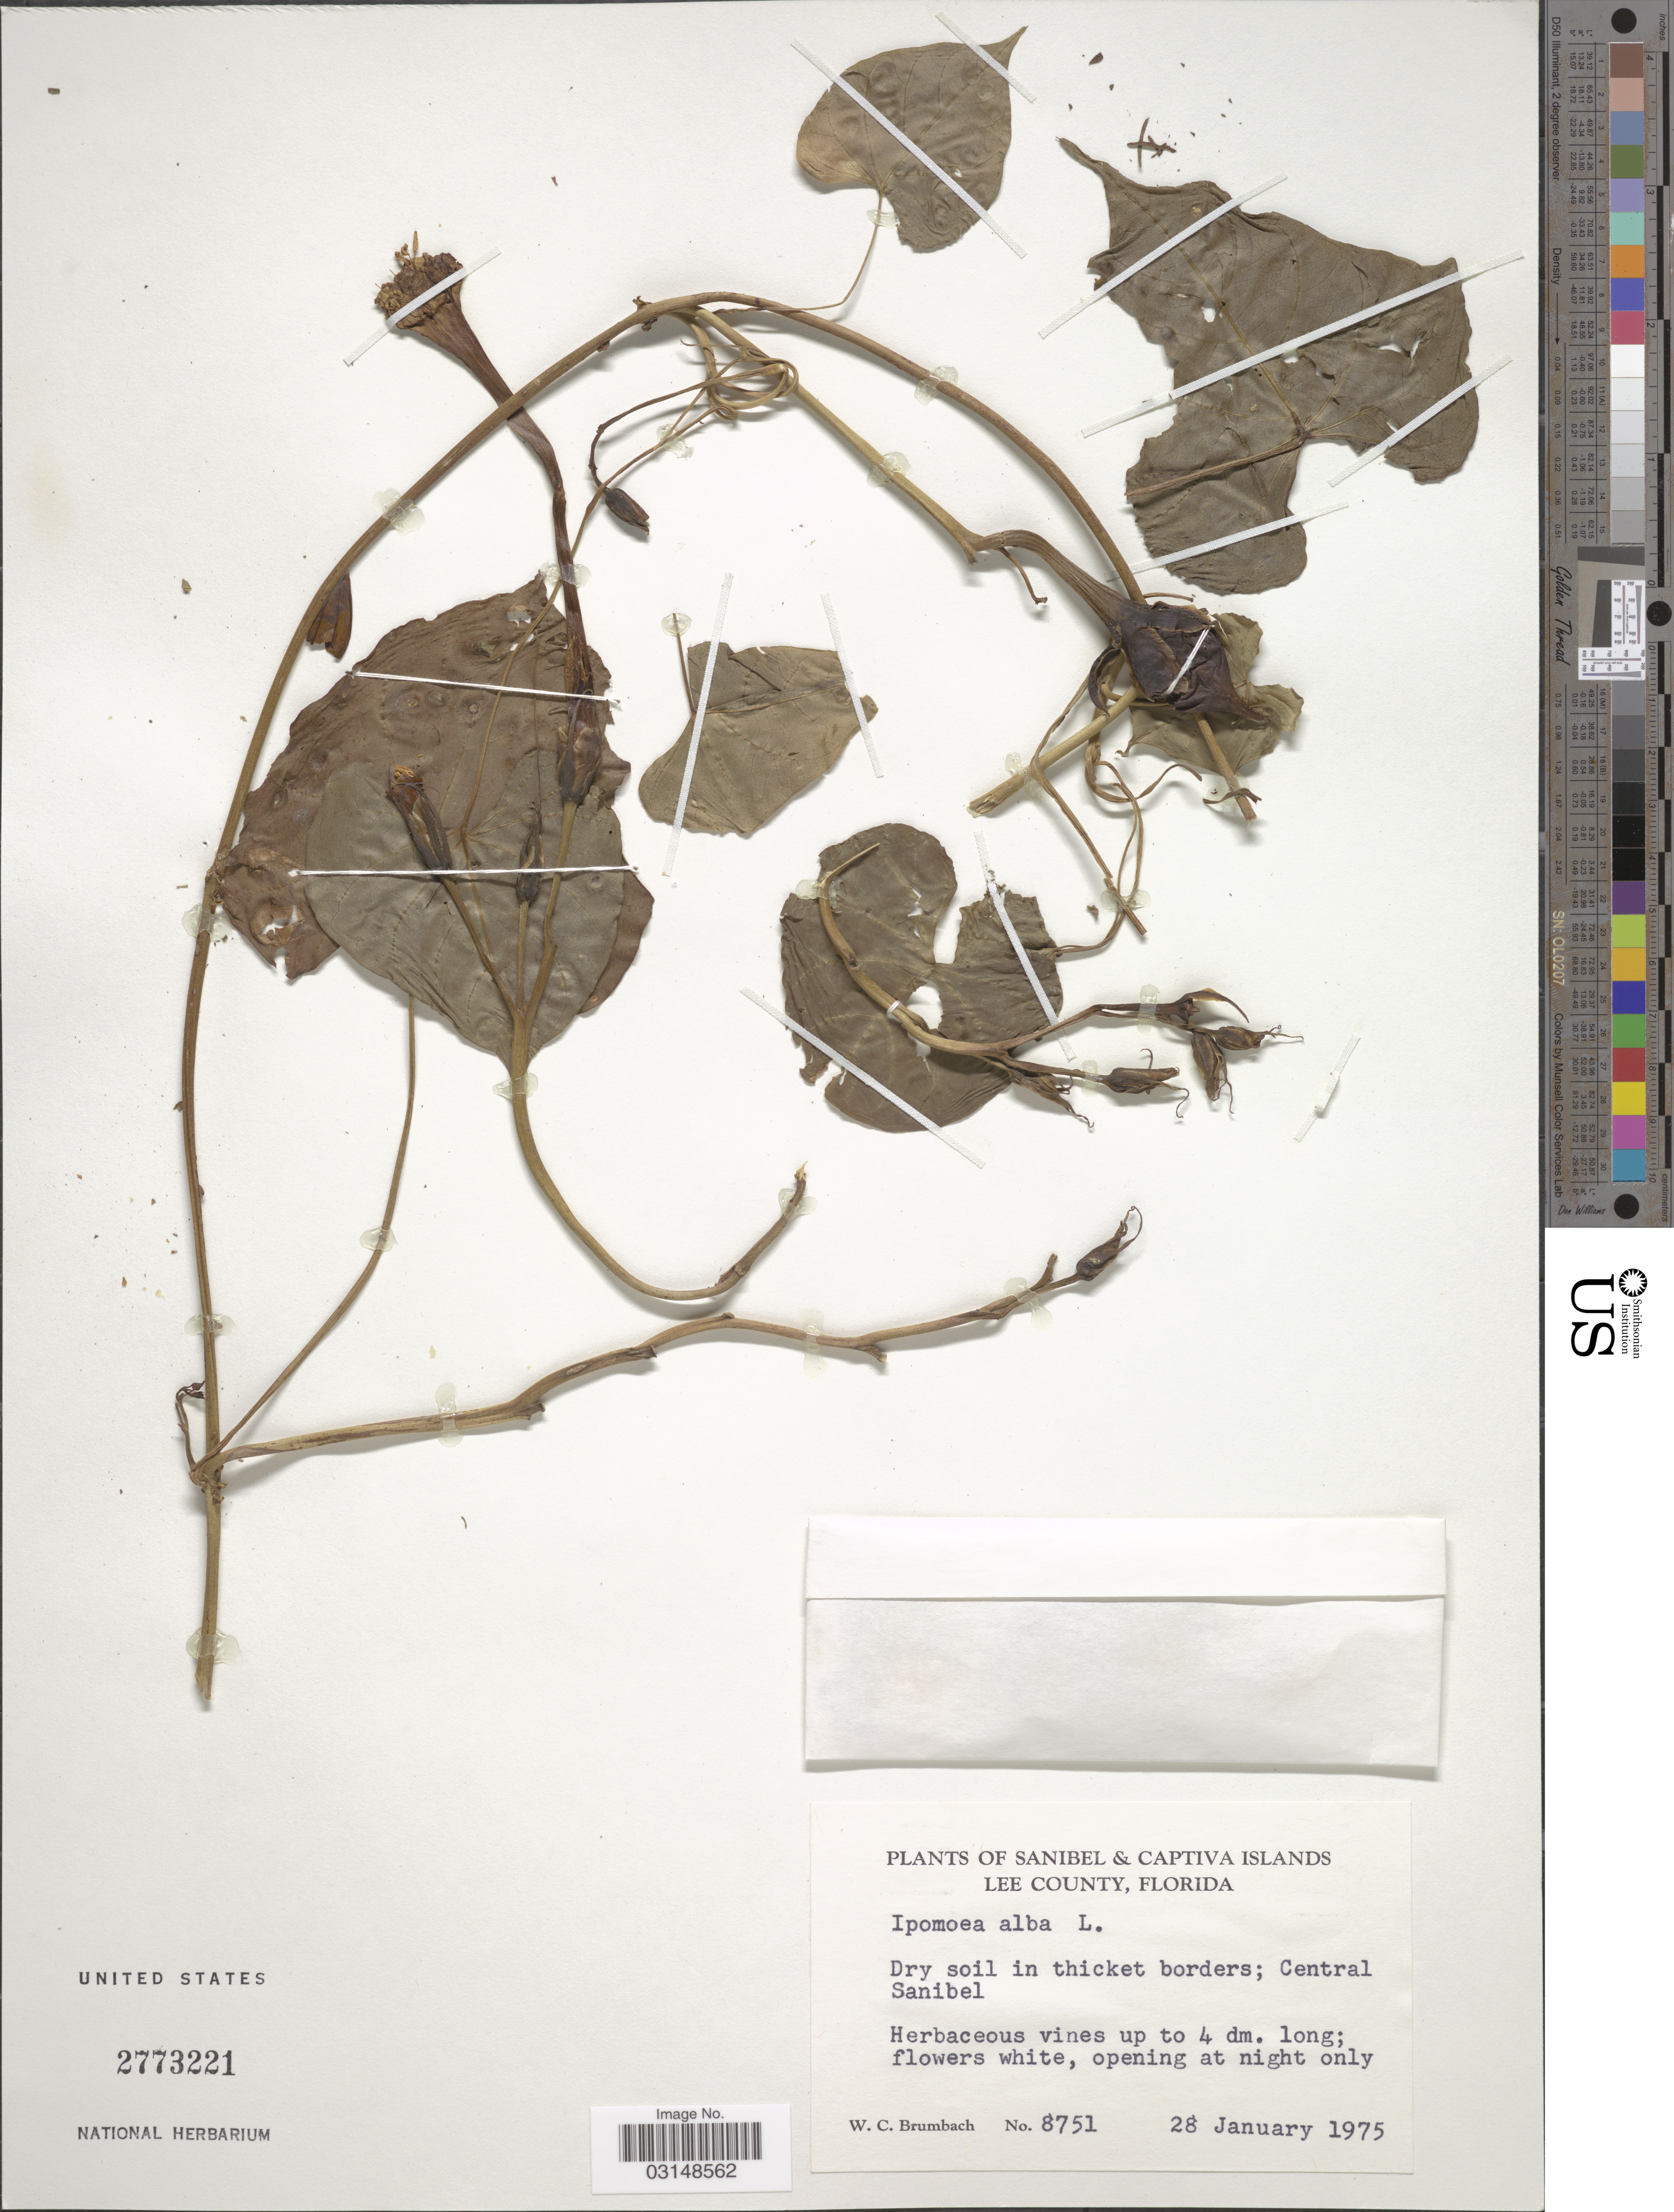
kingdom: Plantae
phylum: Tracheophyta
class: Magnoliopsida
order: Solanales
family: Convolvulaceae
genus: Ipomoea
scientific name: Ipomoea alba L.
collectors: W. C. Brumbach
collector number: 8751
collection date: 1975-01-28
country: United States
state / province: Florida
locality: Sanibel & Captiva Islands, Lee County, Florida, Central Sanibel.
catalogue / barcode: US 2773221